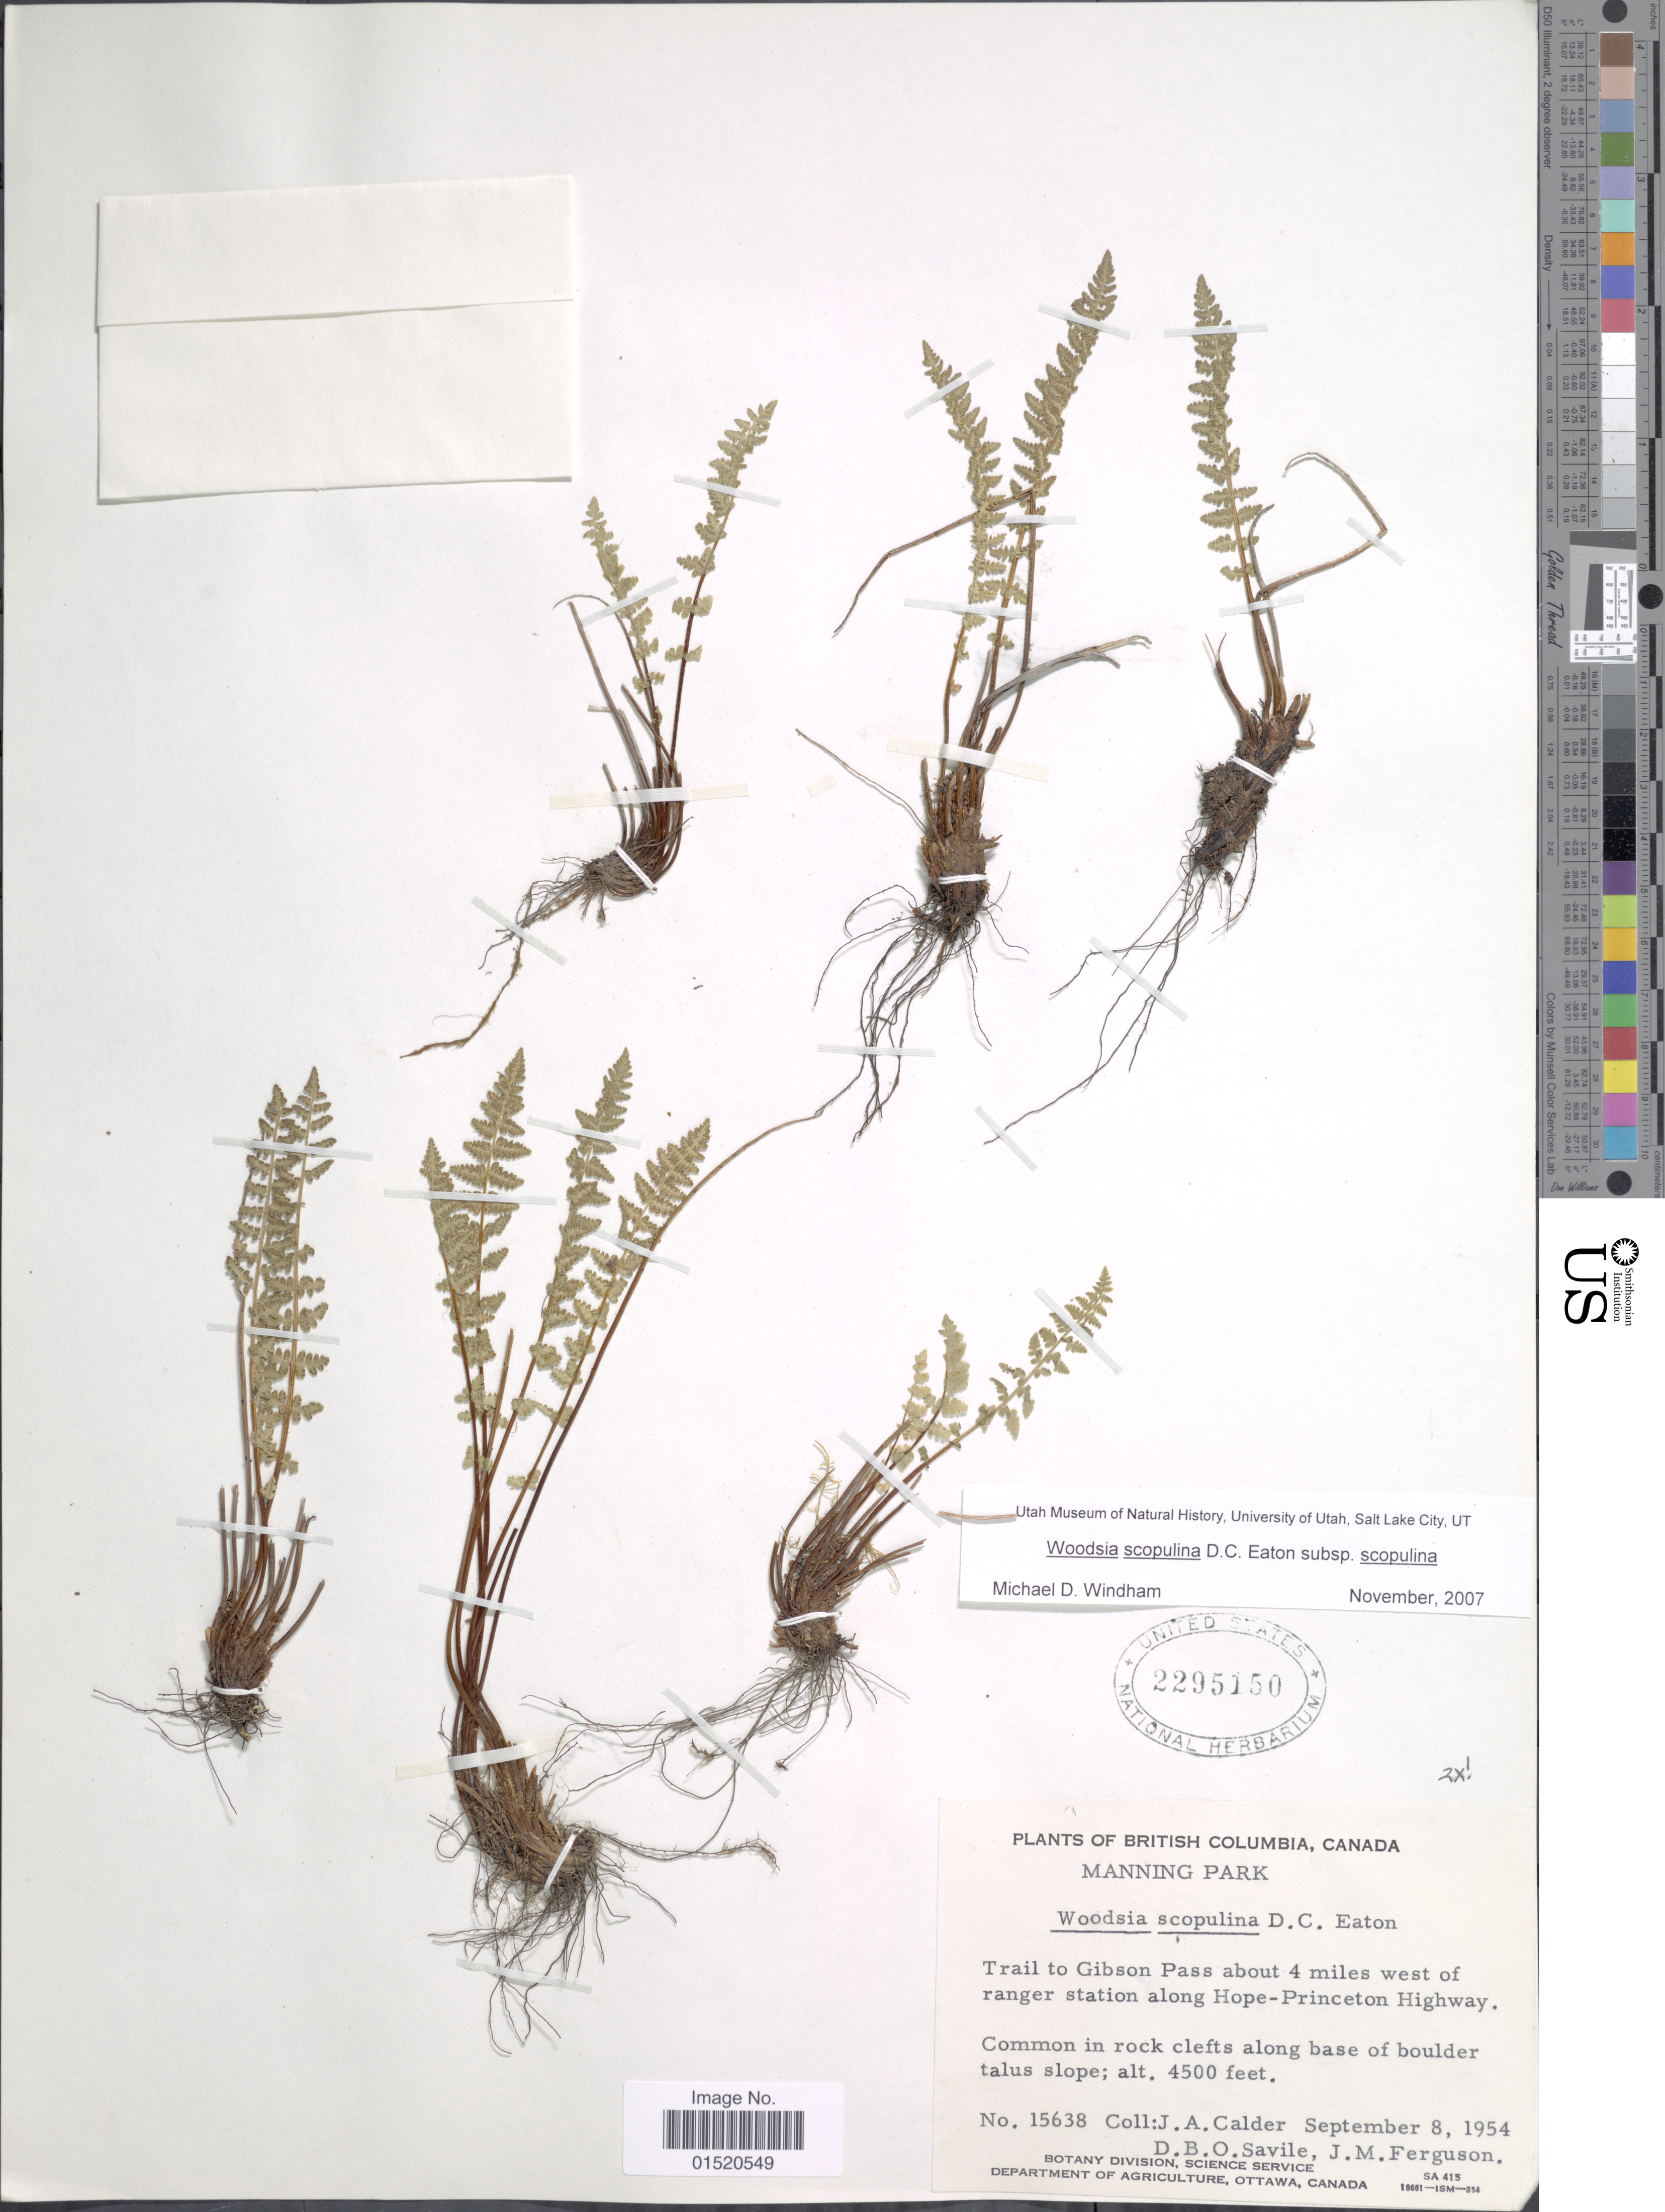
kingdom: Plantae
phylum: Tracheophyta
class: Polypodiopsida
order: Polypodiales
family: Woodsiaceae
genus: Woodsia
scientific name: Woodsia scopulina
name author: D.C. Eaton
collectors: J. A. Calder, D. Savile & J. M. Ferguson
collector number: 15638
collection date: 1954-09-08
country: Canada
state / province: British Columbia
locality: Manning Park, Trail to Gibson Pass about 4 miles west of ranger station along Hope-Princeton Highway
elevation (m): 1372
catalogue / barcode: US 2295150